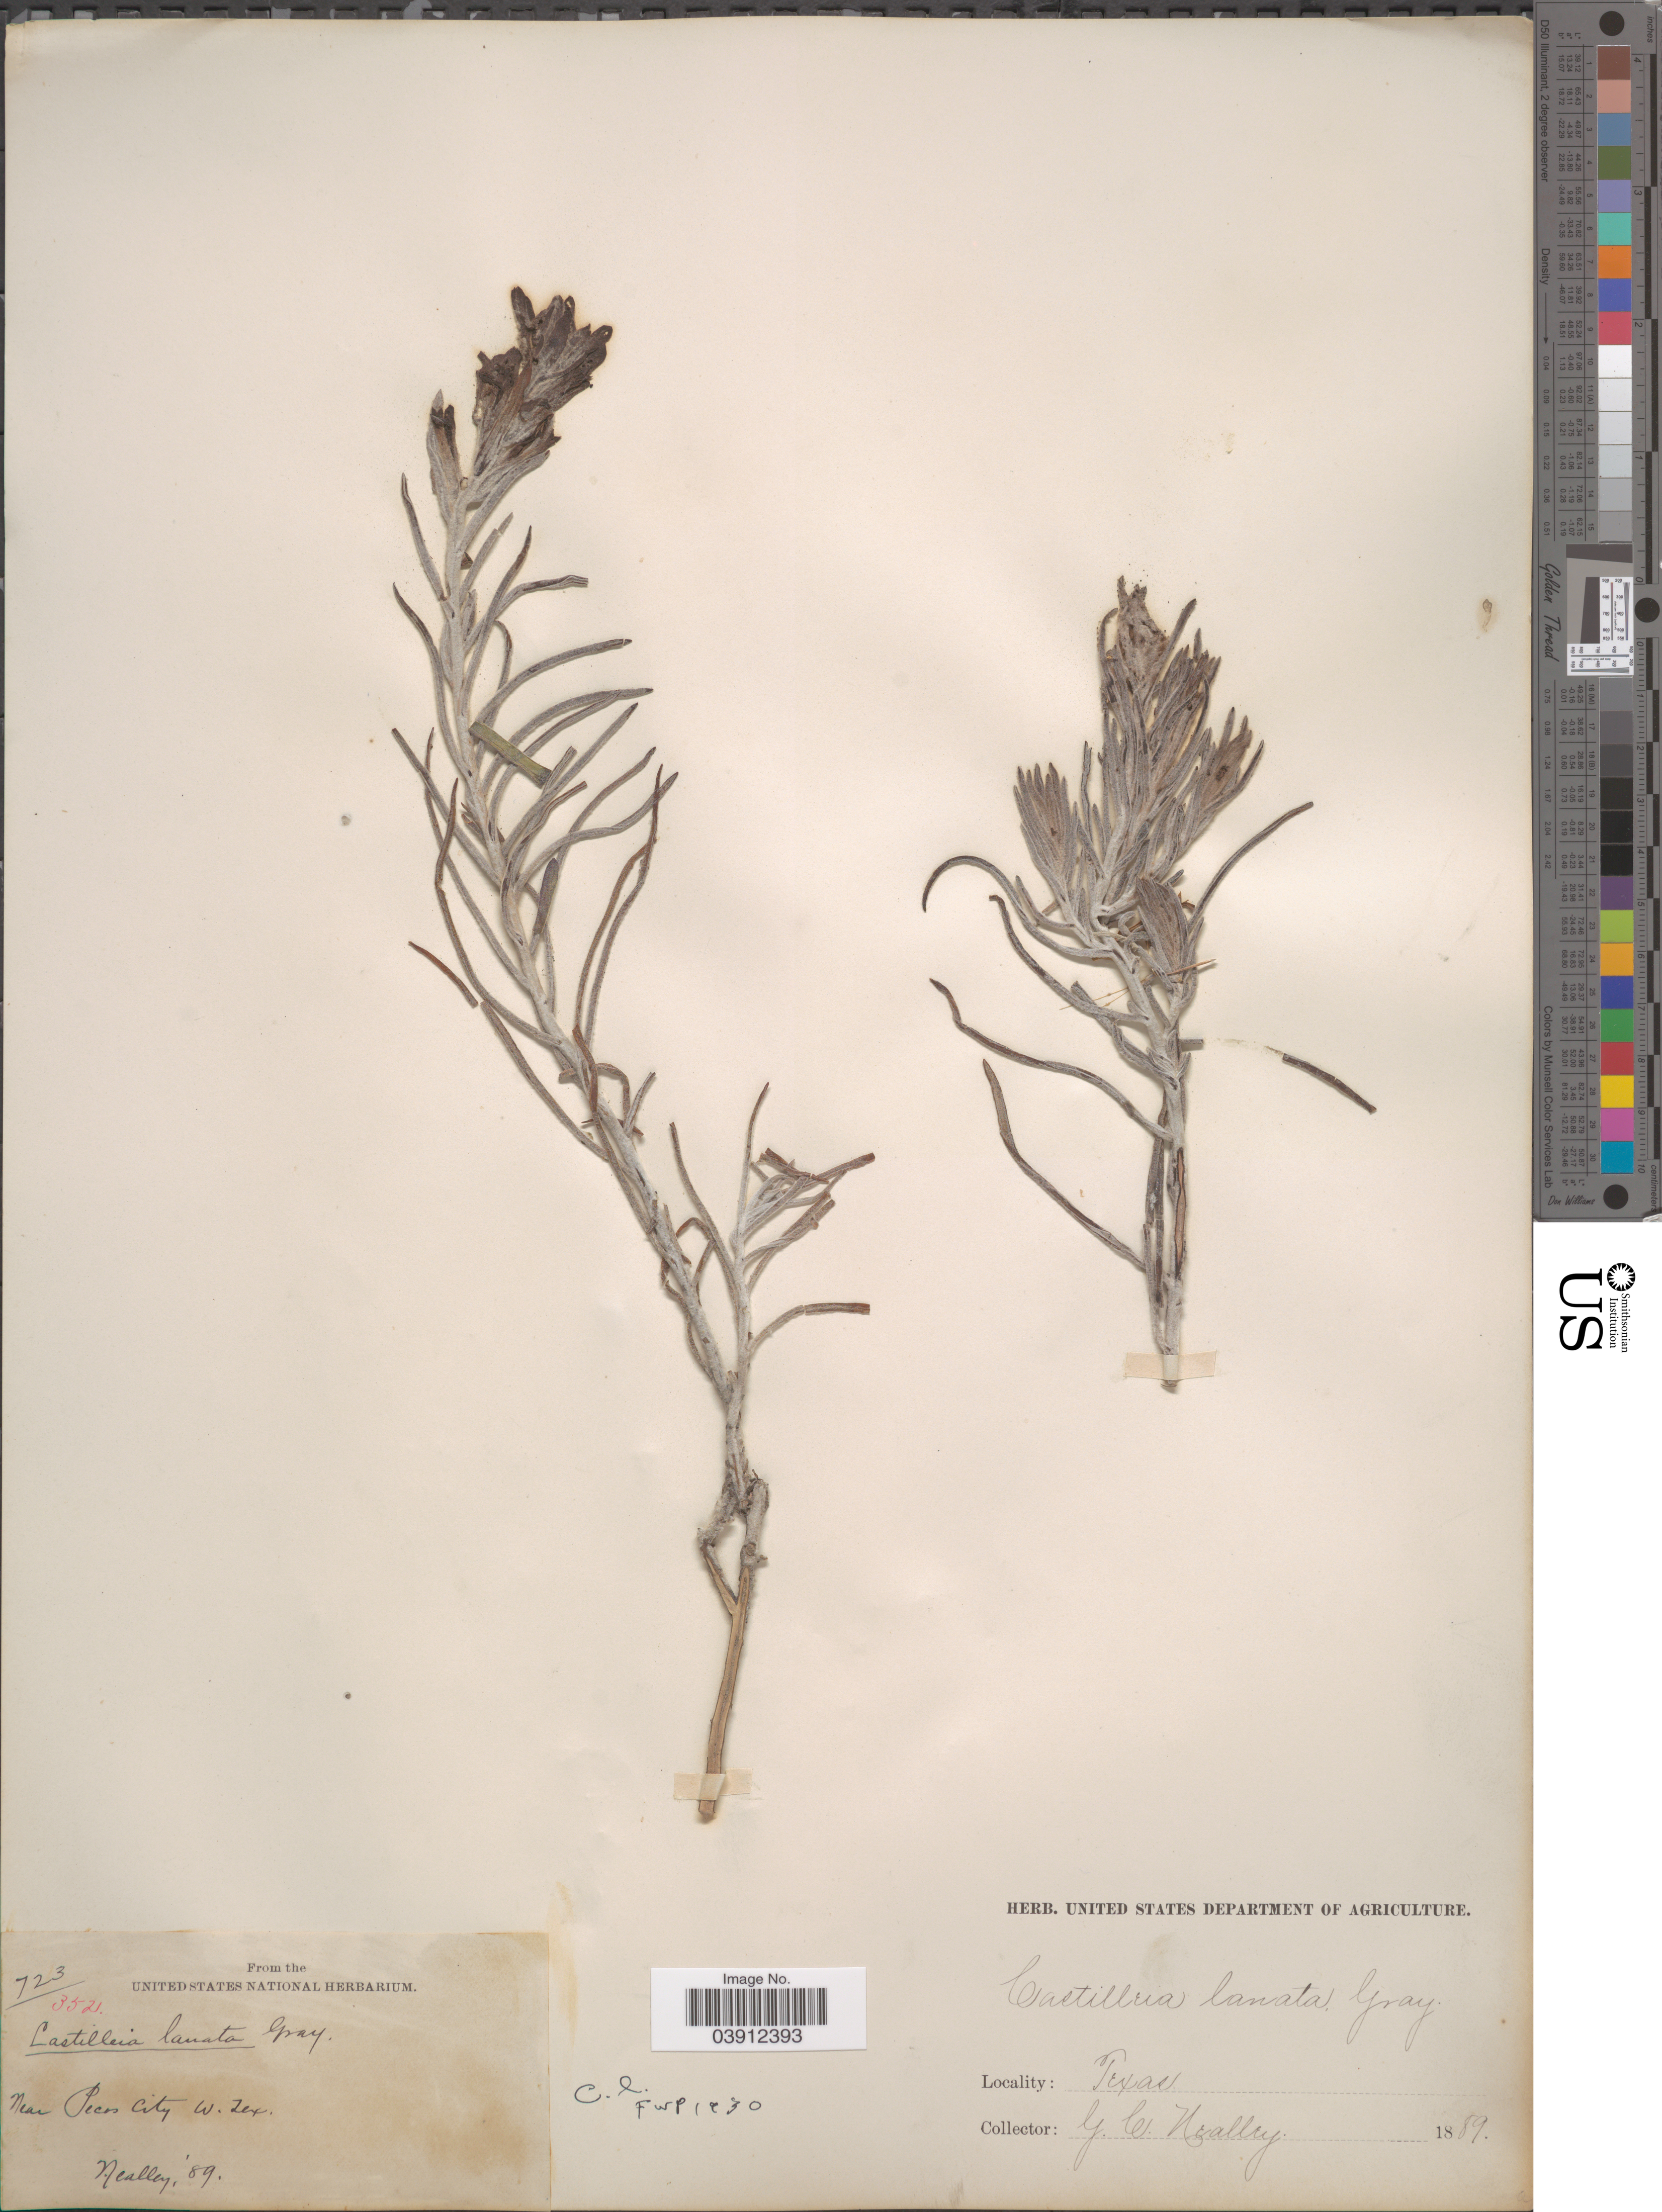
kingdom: Plantae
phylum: Tracheophyta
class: Magnoliopsida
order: Lamiales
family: Orobanchaceae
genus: Castilleja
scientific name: Castilleja lanata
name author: A. Gray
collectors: G. C. Nealley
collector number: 723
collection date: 1889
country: United States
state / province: Texas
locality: Near Pecos City. W. Tex.